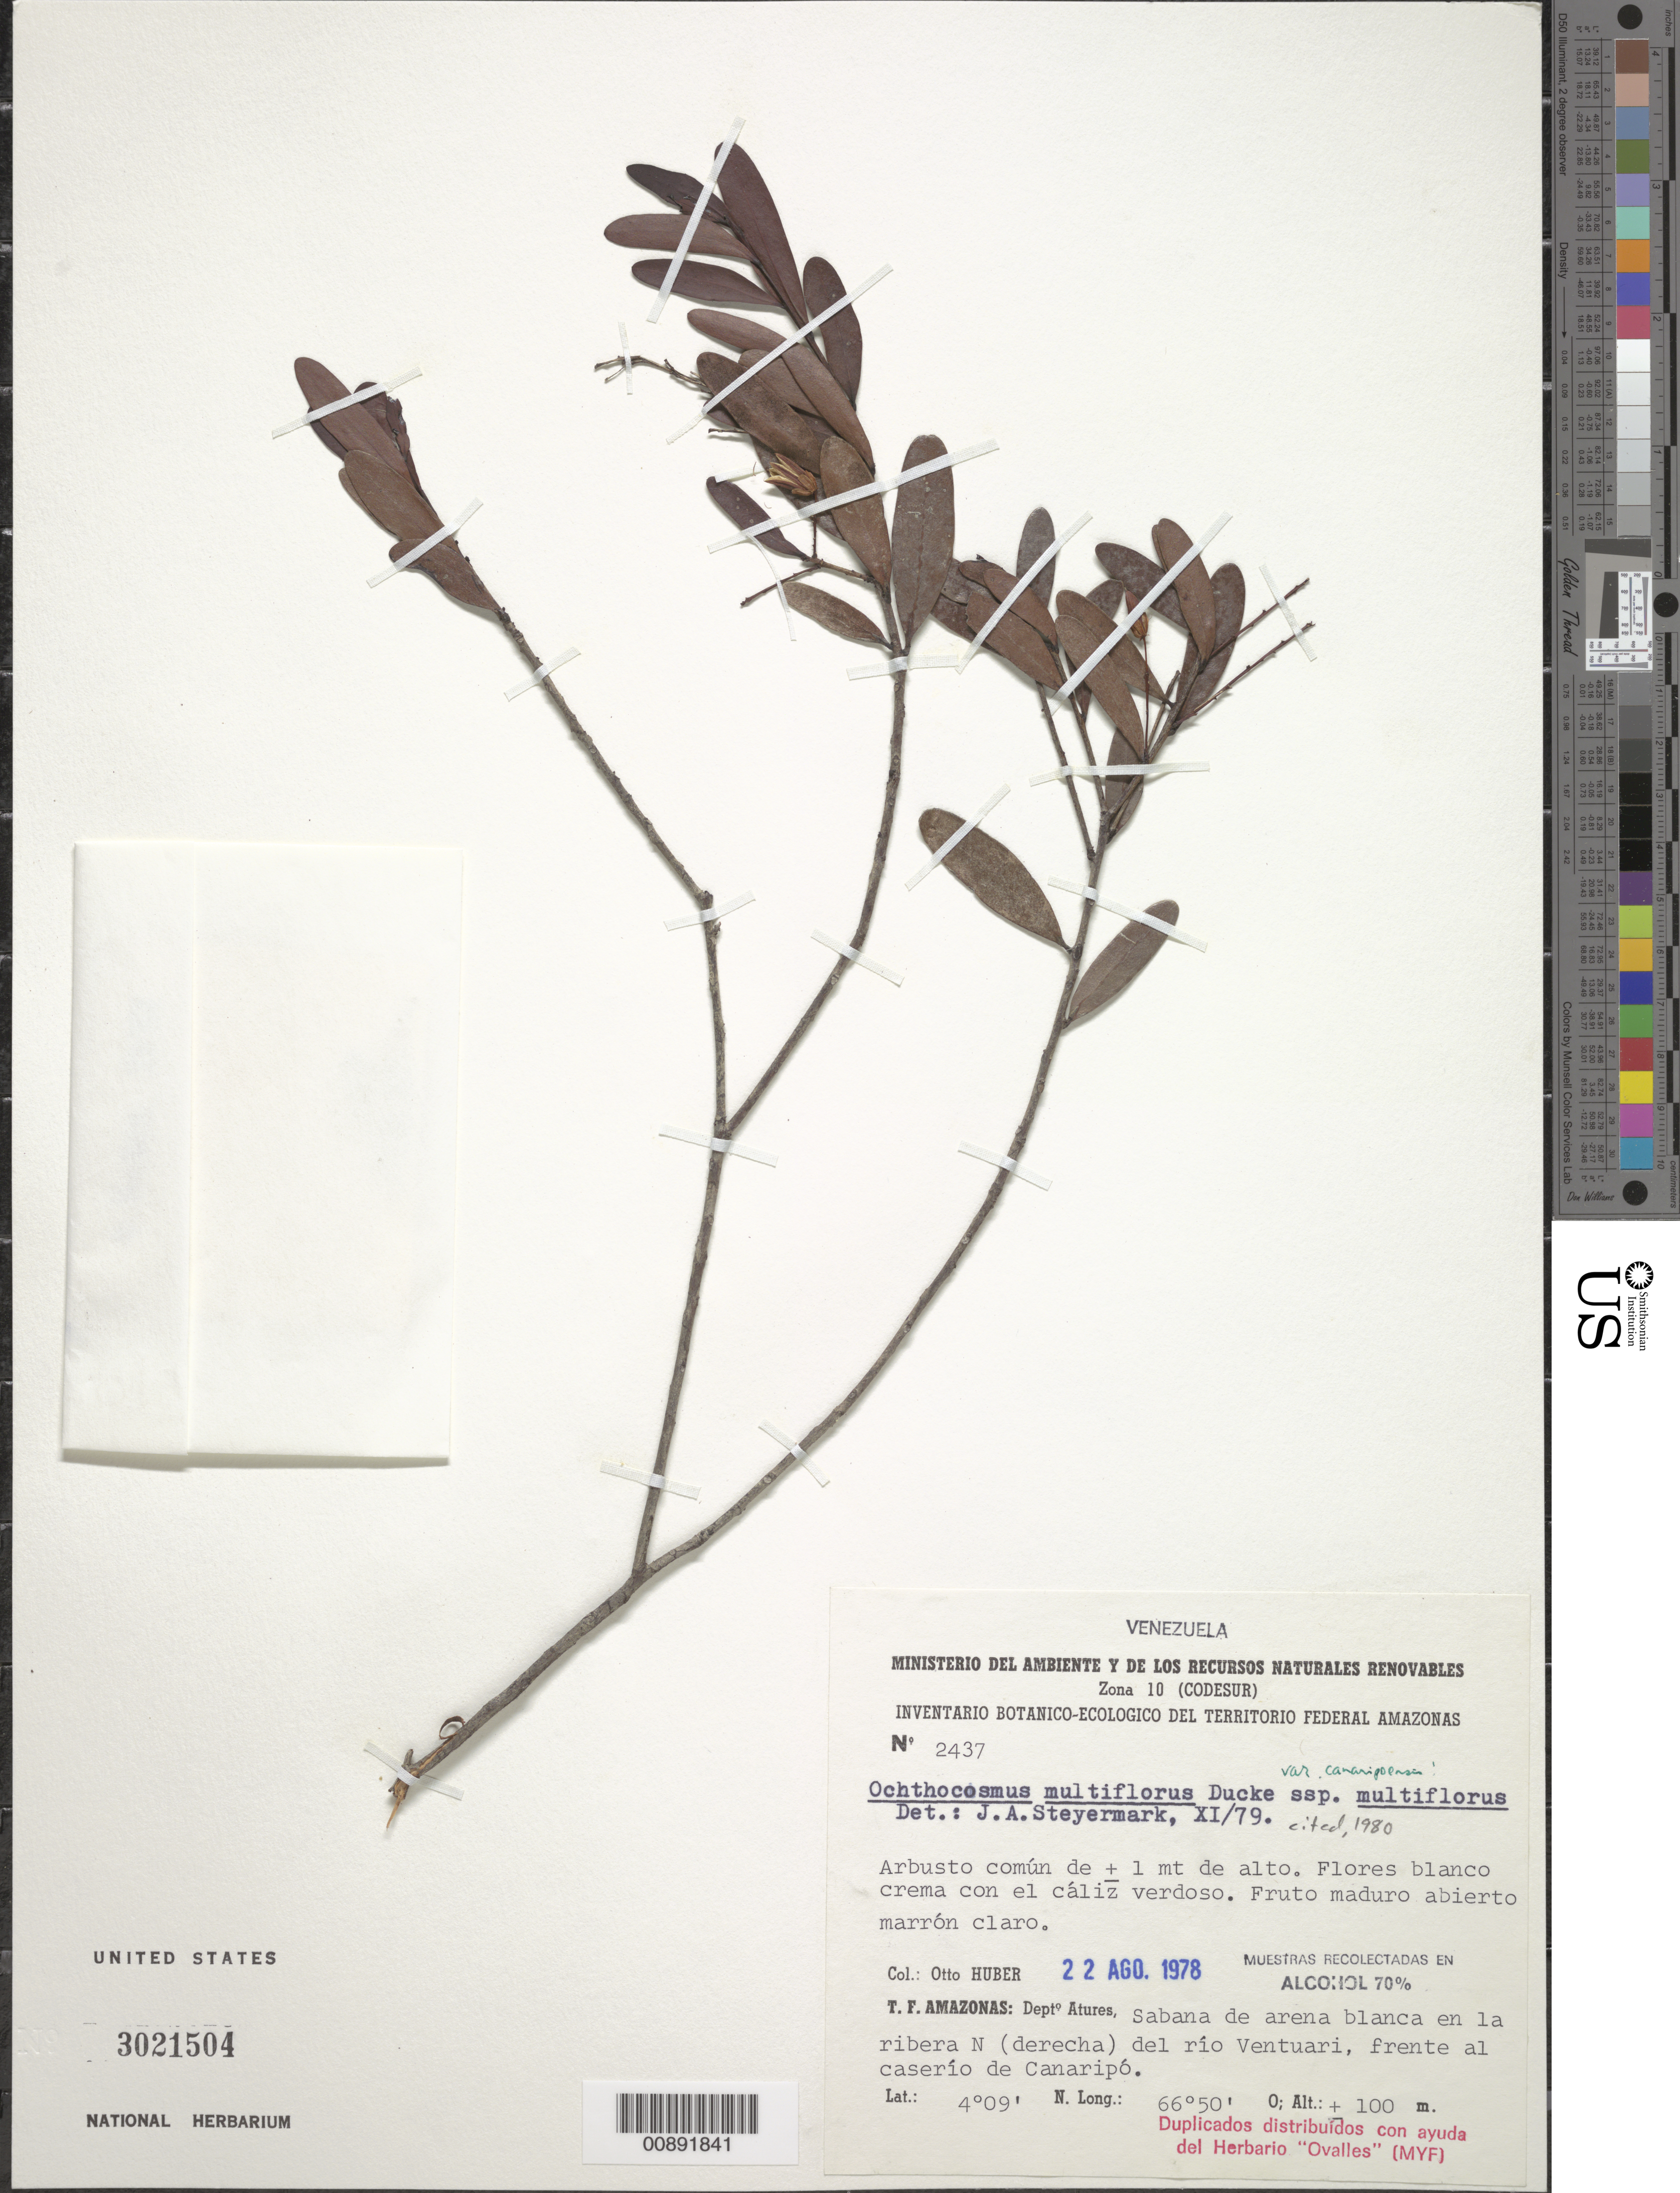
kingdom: Plantae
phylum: Tracheophyta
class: Magnoliopsida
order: Malpighiales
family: Ixonanthaceae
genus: Ochthocosmus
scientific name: Ochthocosmus multiflorus var. canaripoensis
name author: Steyerm. & Luteyn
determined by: Steyermark, Julian A., (VEN)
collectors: O. Huber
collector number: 2437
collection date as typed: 22-Aug-78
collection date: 1978-08-22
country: Venezuela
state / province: Amazonas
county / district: Atures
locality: Río Ventuari, N (derecha), frente al caserío de Canaripó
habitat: Sabana de arena blanca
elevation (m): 100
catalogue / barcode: US 3021504